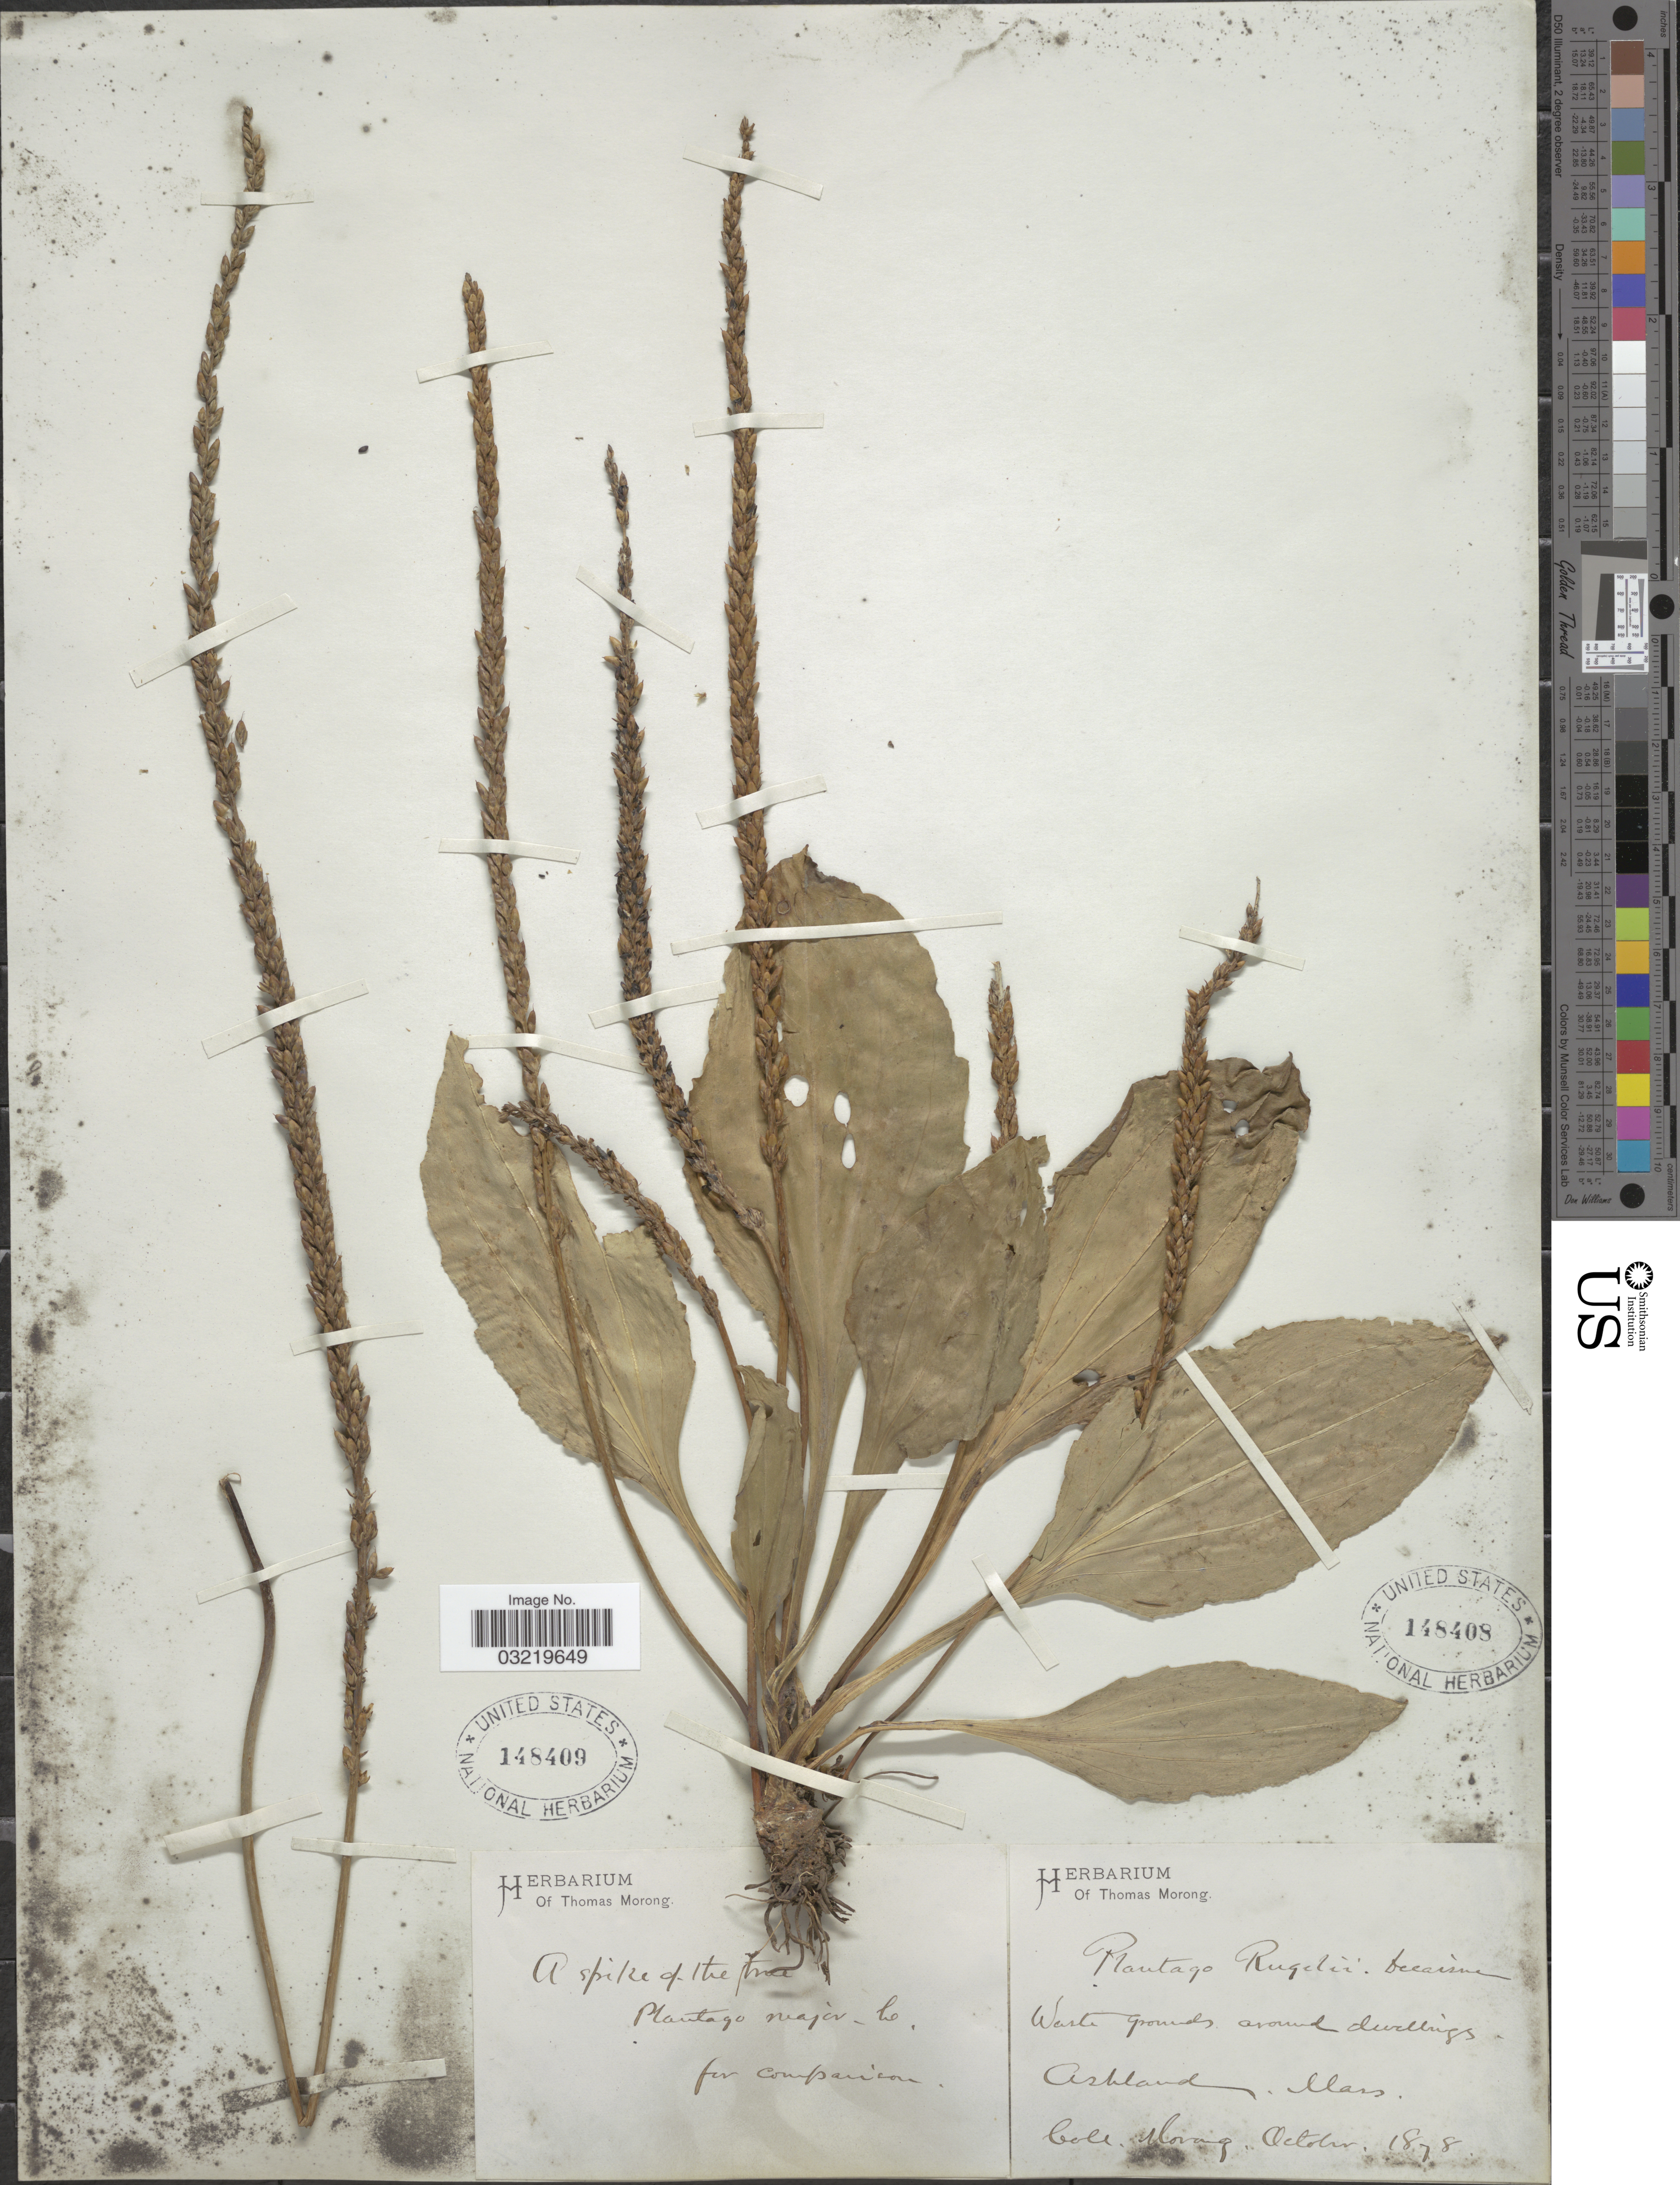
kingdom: Plantae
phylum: Tracheophyta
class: Magnoliopsida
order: Lamiales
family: Plantaginaceae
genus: Plantago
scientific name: Plantago rugelii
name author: Decne.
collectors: ex Herb. T. Morong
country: United States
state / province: Massachusetts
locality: Ashland.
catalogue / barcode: US 148409